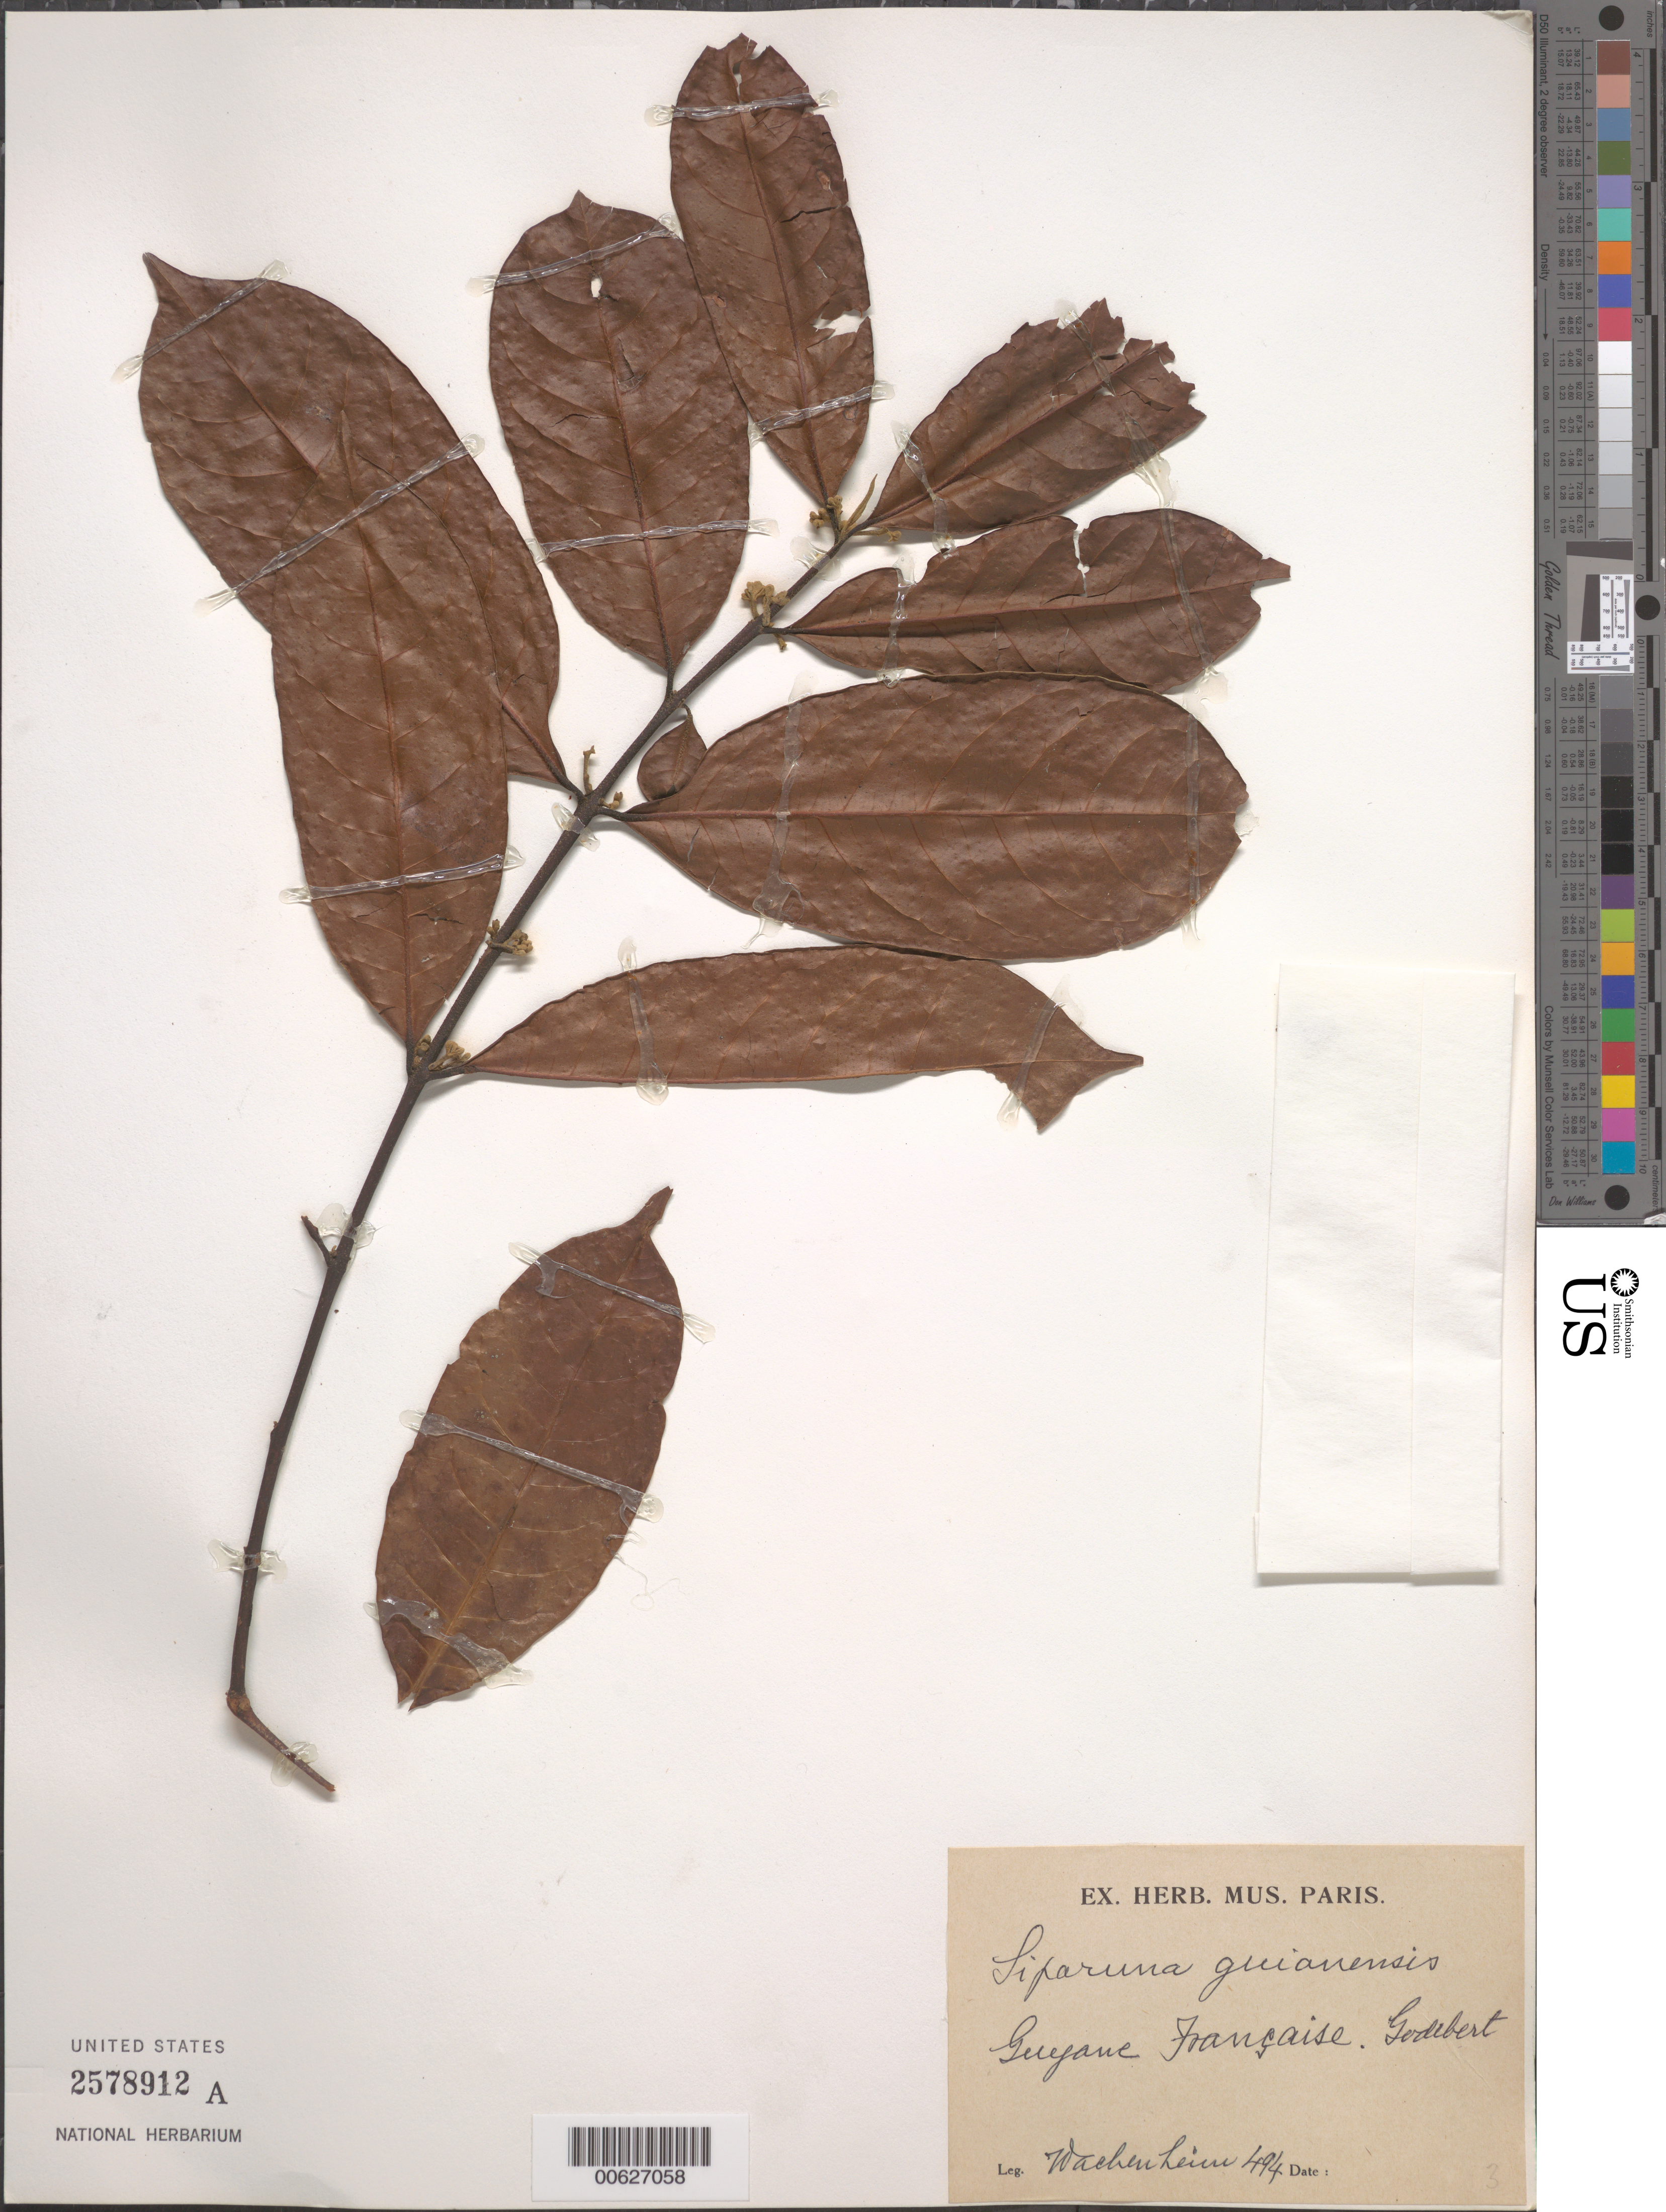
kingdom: Plantae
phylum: Tracheophyta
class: Magnoliopsida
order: Laurales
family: Siparunaceae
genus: Siparuna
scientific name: Siparuna guianensis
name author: Aubl.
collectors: G. Wachenheim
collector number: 494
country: French Guiana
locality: Godebert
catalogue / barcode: US 2578912A